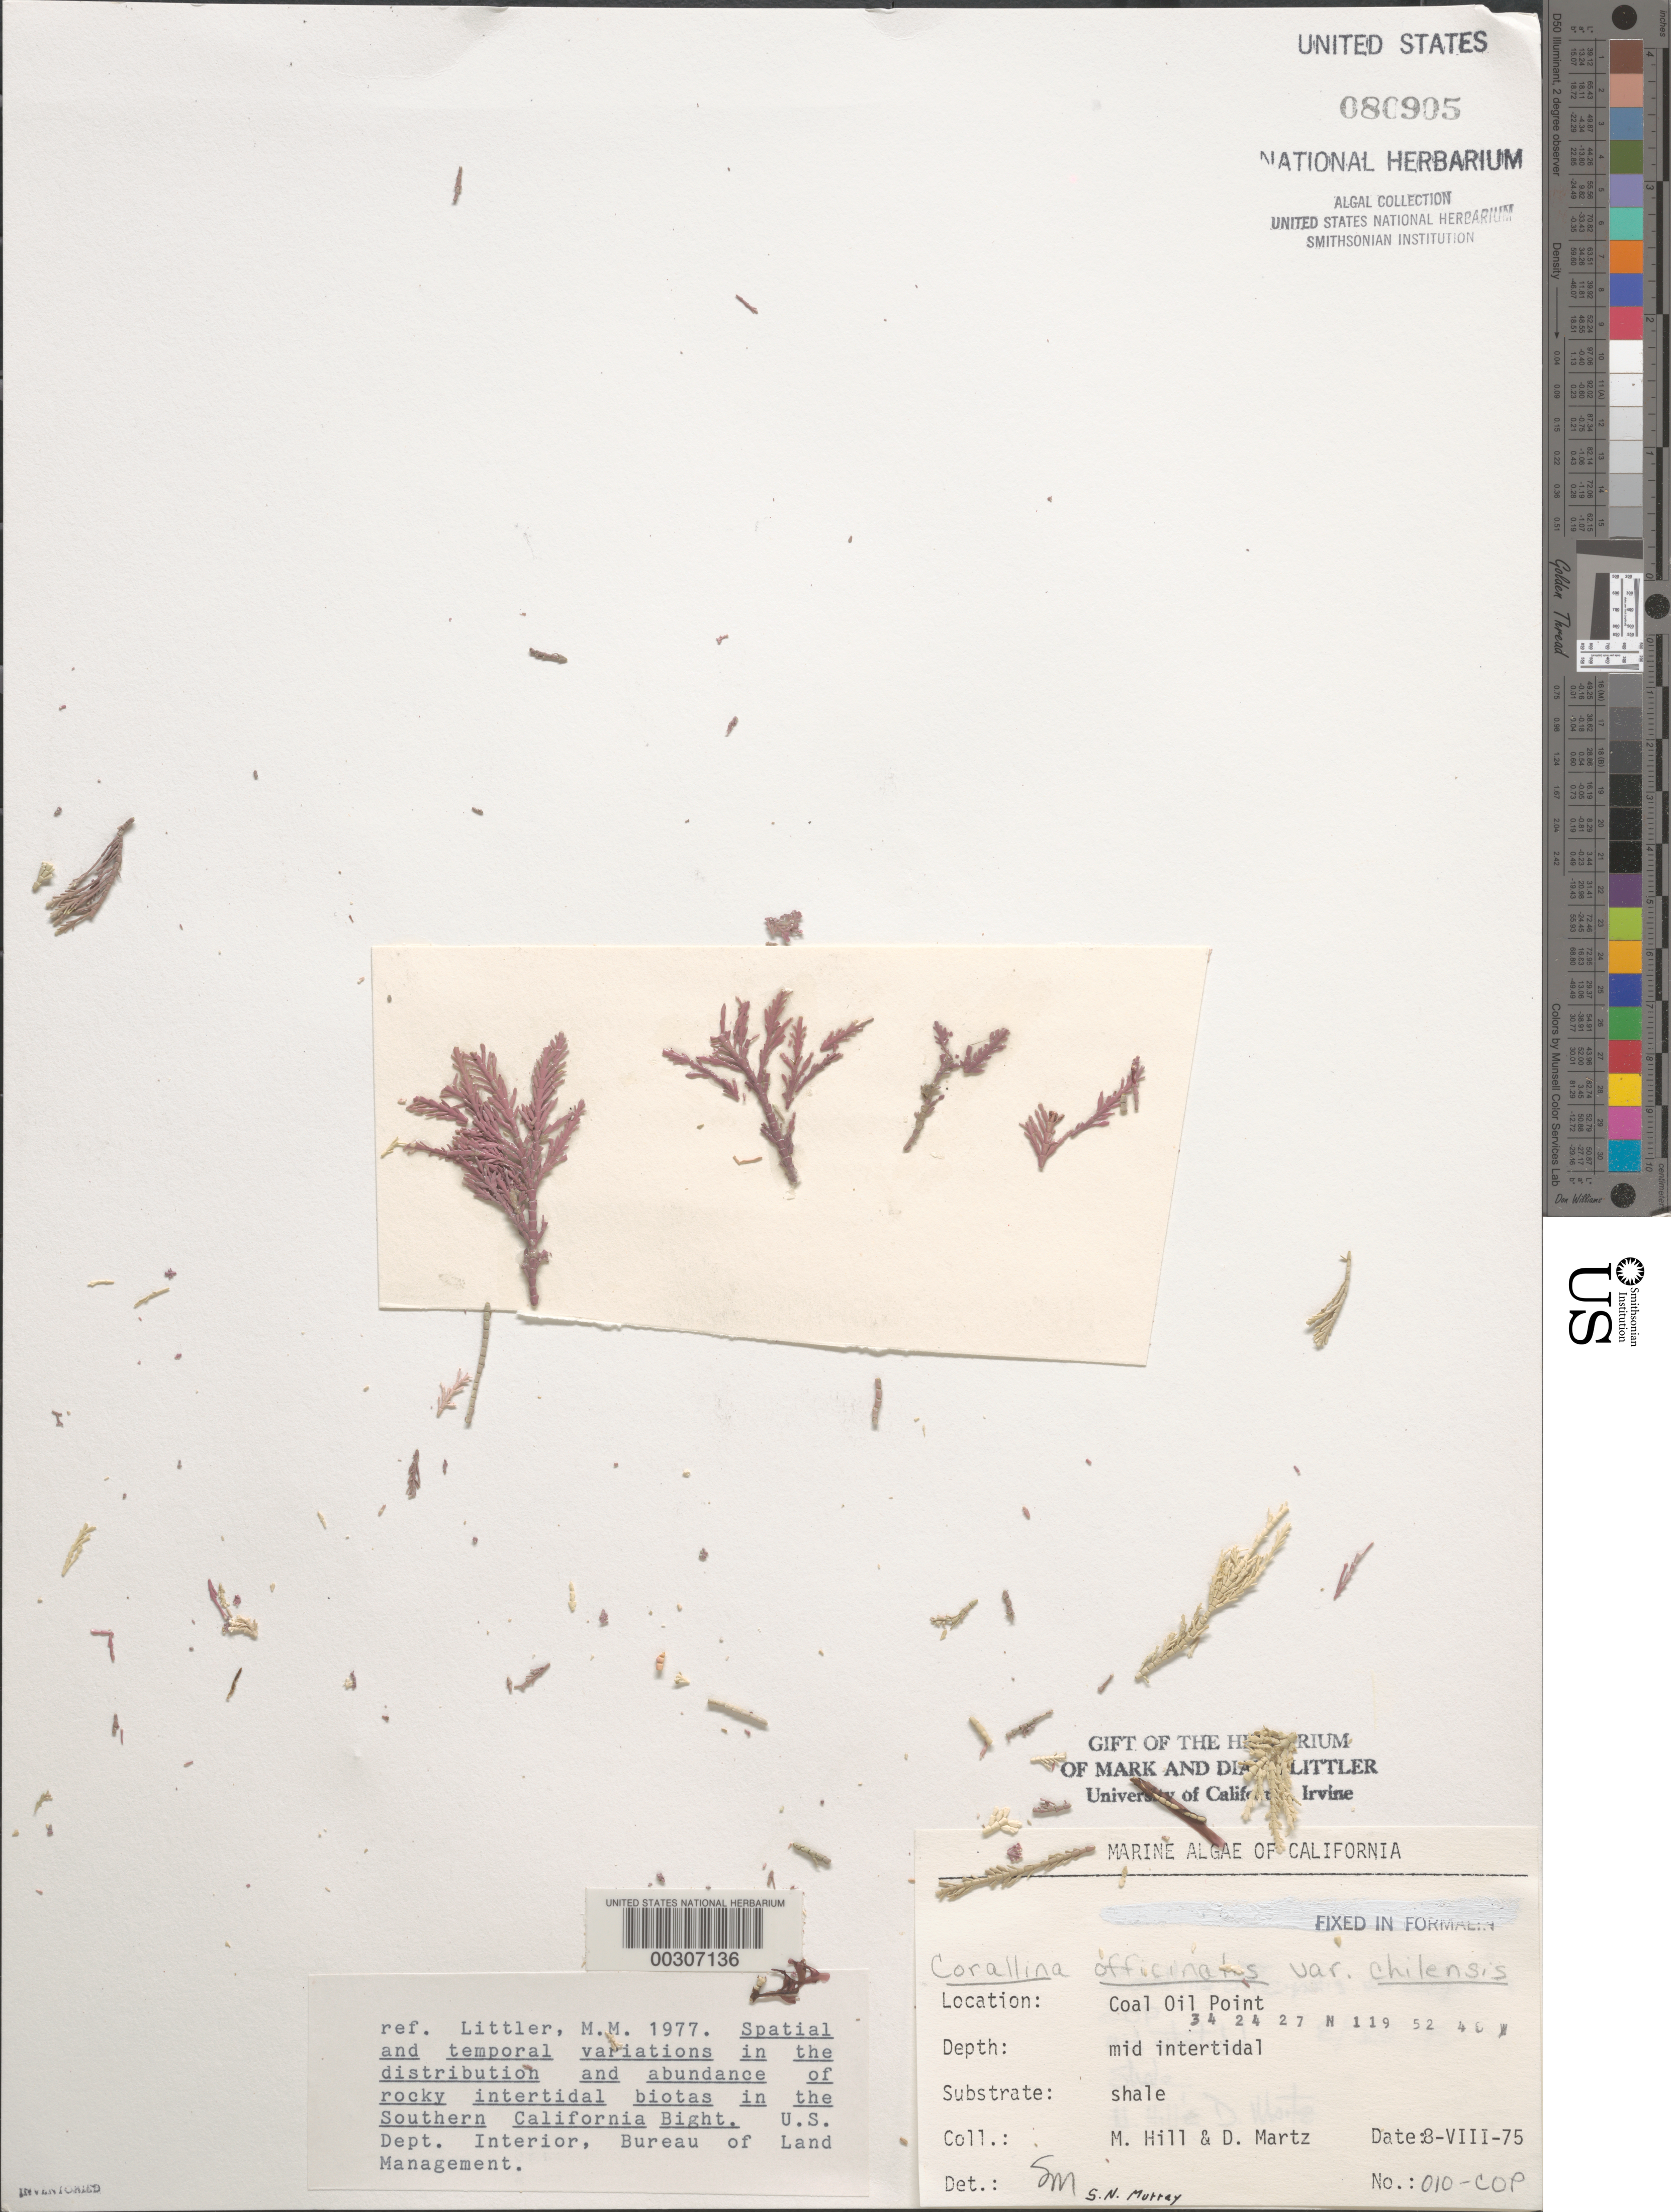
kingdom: Plantae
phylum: Rhodophyta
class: Florideophyceae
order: Corallinales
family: Corallinaceae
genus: Corallina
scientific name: Corallina officinalis var. chilensis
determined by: Murray, S. N.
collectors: M. Hill & D. Martz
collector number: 010-cop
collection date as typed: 08 Aug 1975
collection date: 1975-08-08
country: United States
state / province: California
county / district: Santa Barbara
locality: Coal Oil Point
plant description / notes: BLM-SOCALBIGHT Rocky Intertidal Survey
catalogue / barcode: US 80905